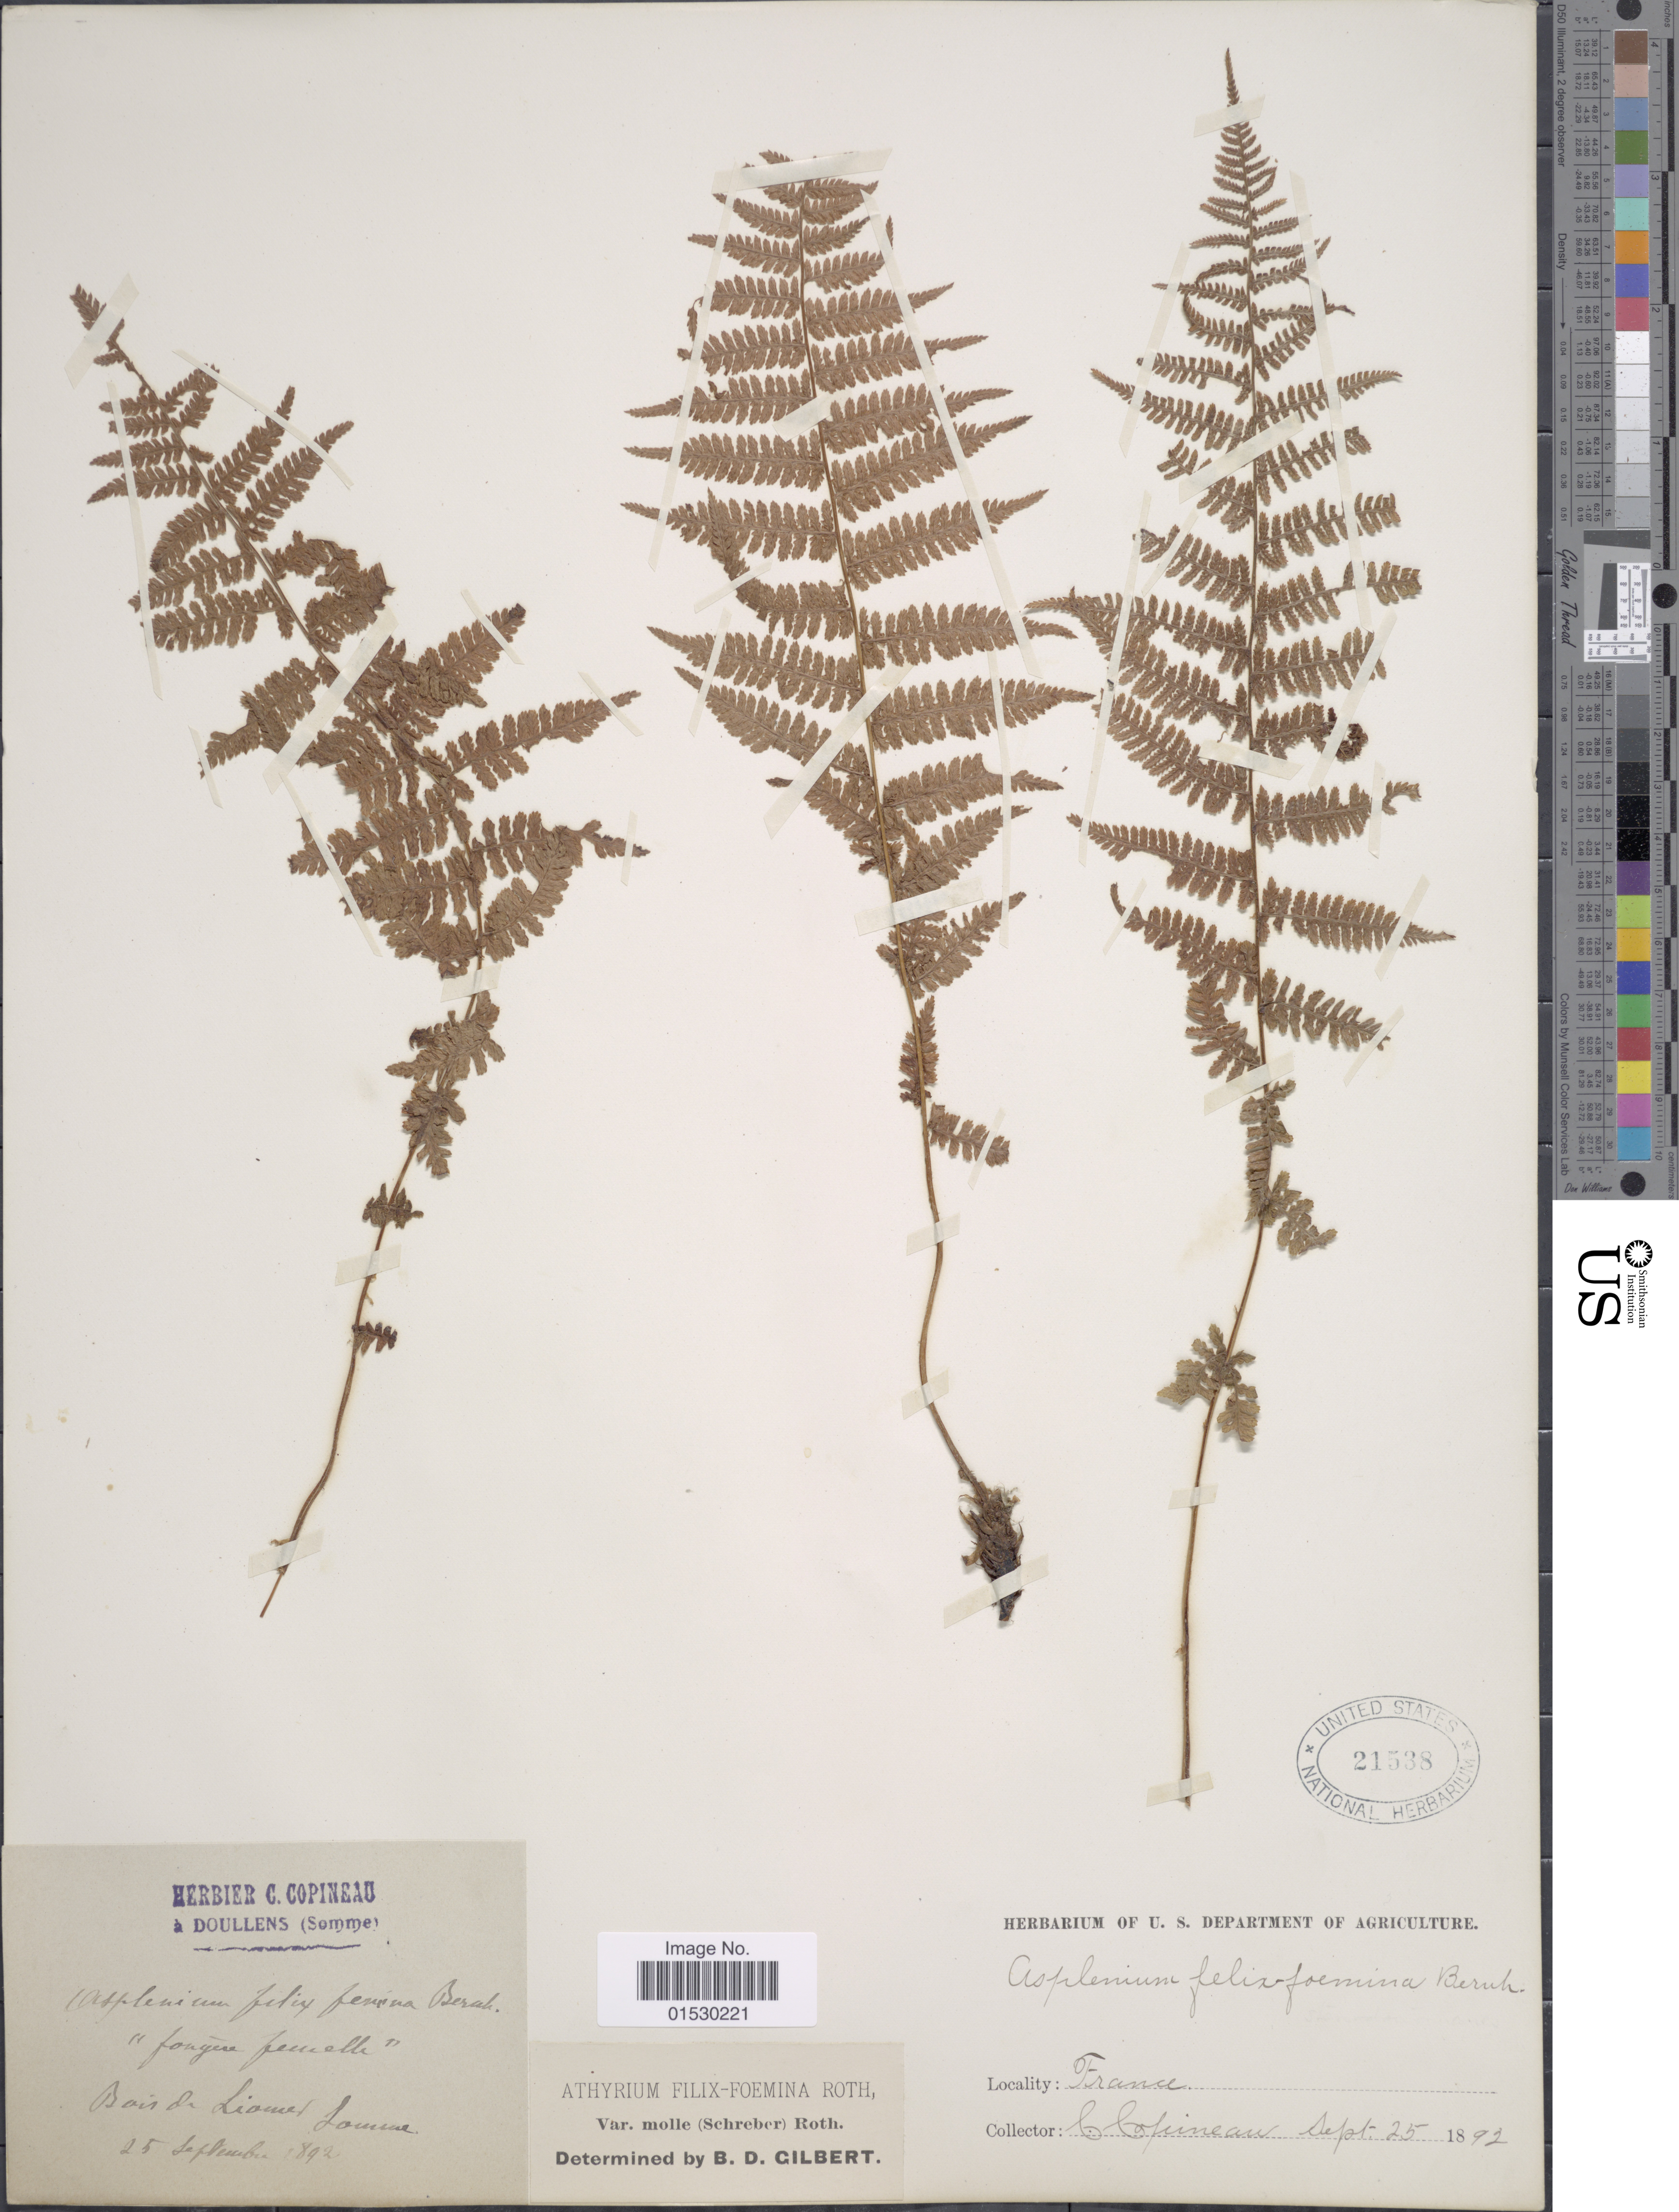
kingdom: Plantae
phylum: Tracheophyta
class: Polypodiopsida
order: Polypodiales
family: Athyriaceae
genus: Athyrium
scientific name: Athyrium filix-femina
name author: (L.) Roth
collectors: C. Copineau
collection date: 1892-09-25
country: France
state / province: Hauts-de-France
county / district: Somme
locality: Bois de Liomer, Somme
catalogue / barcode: US 21538